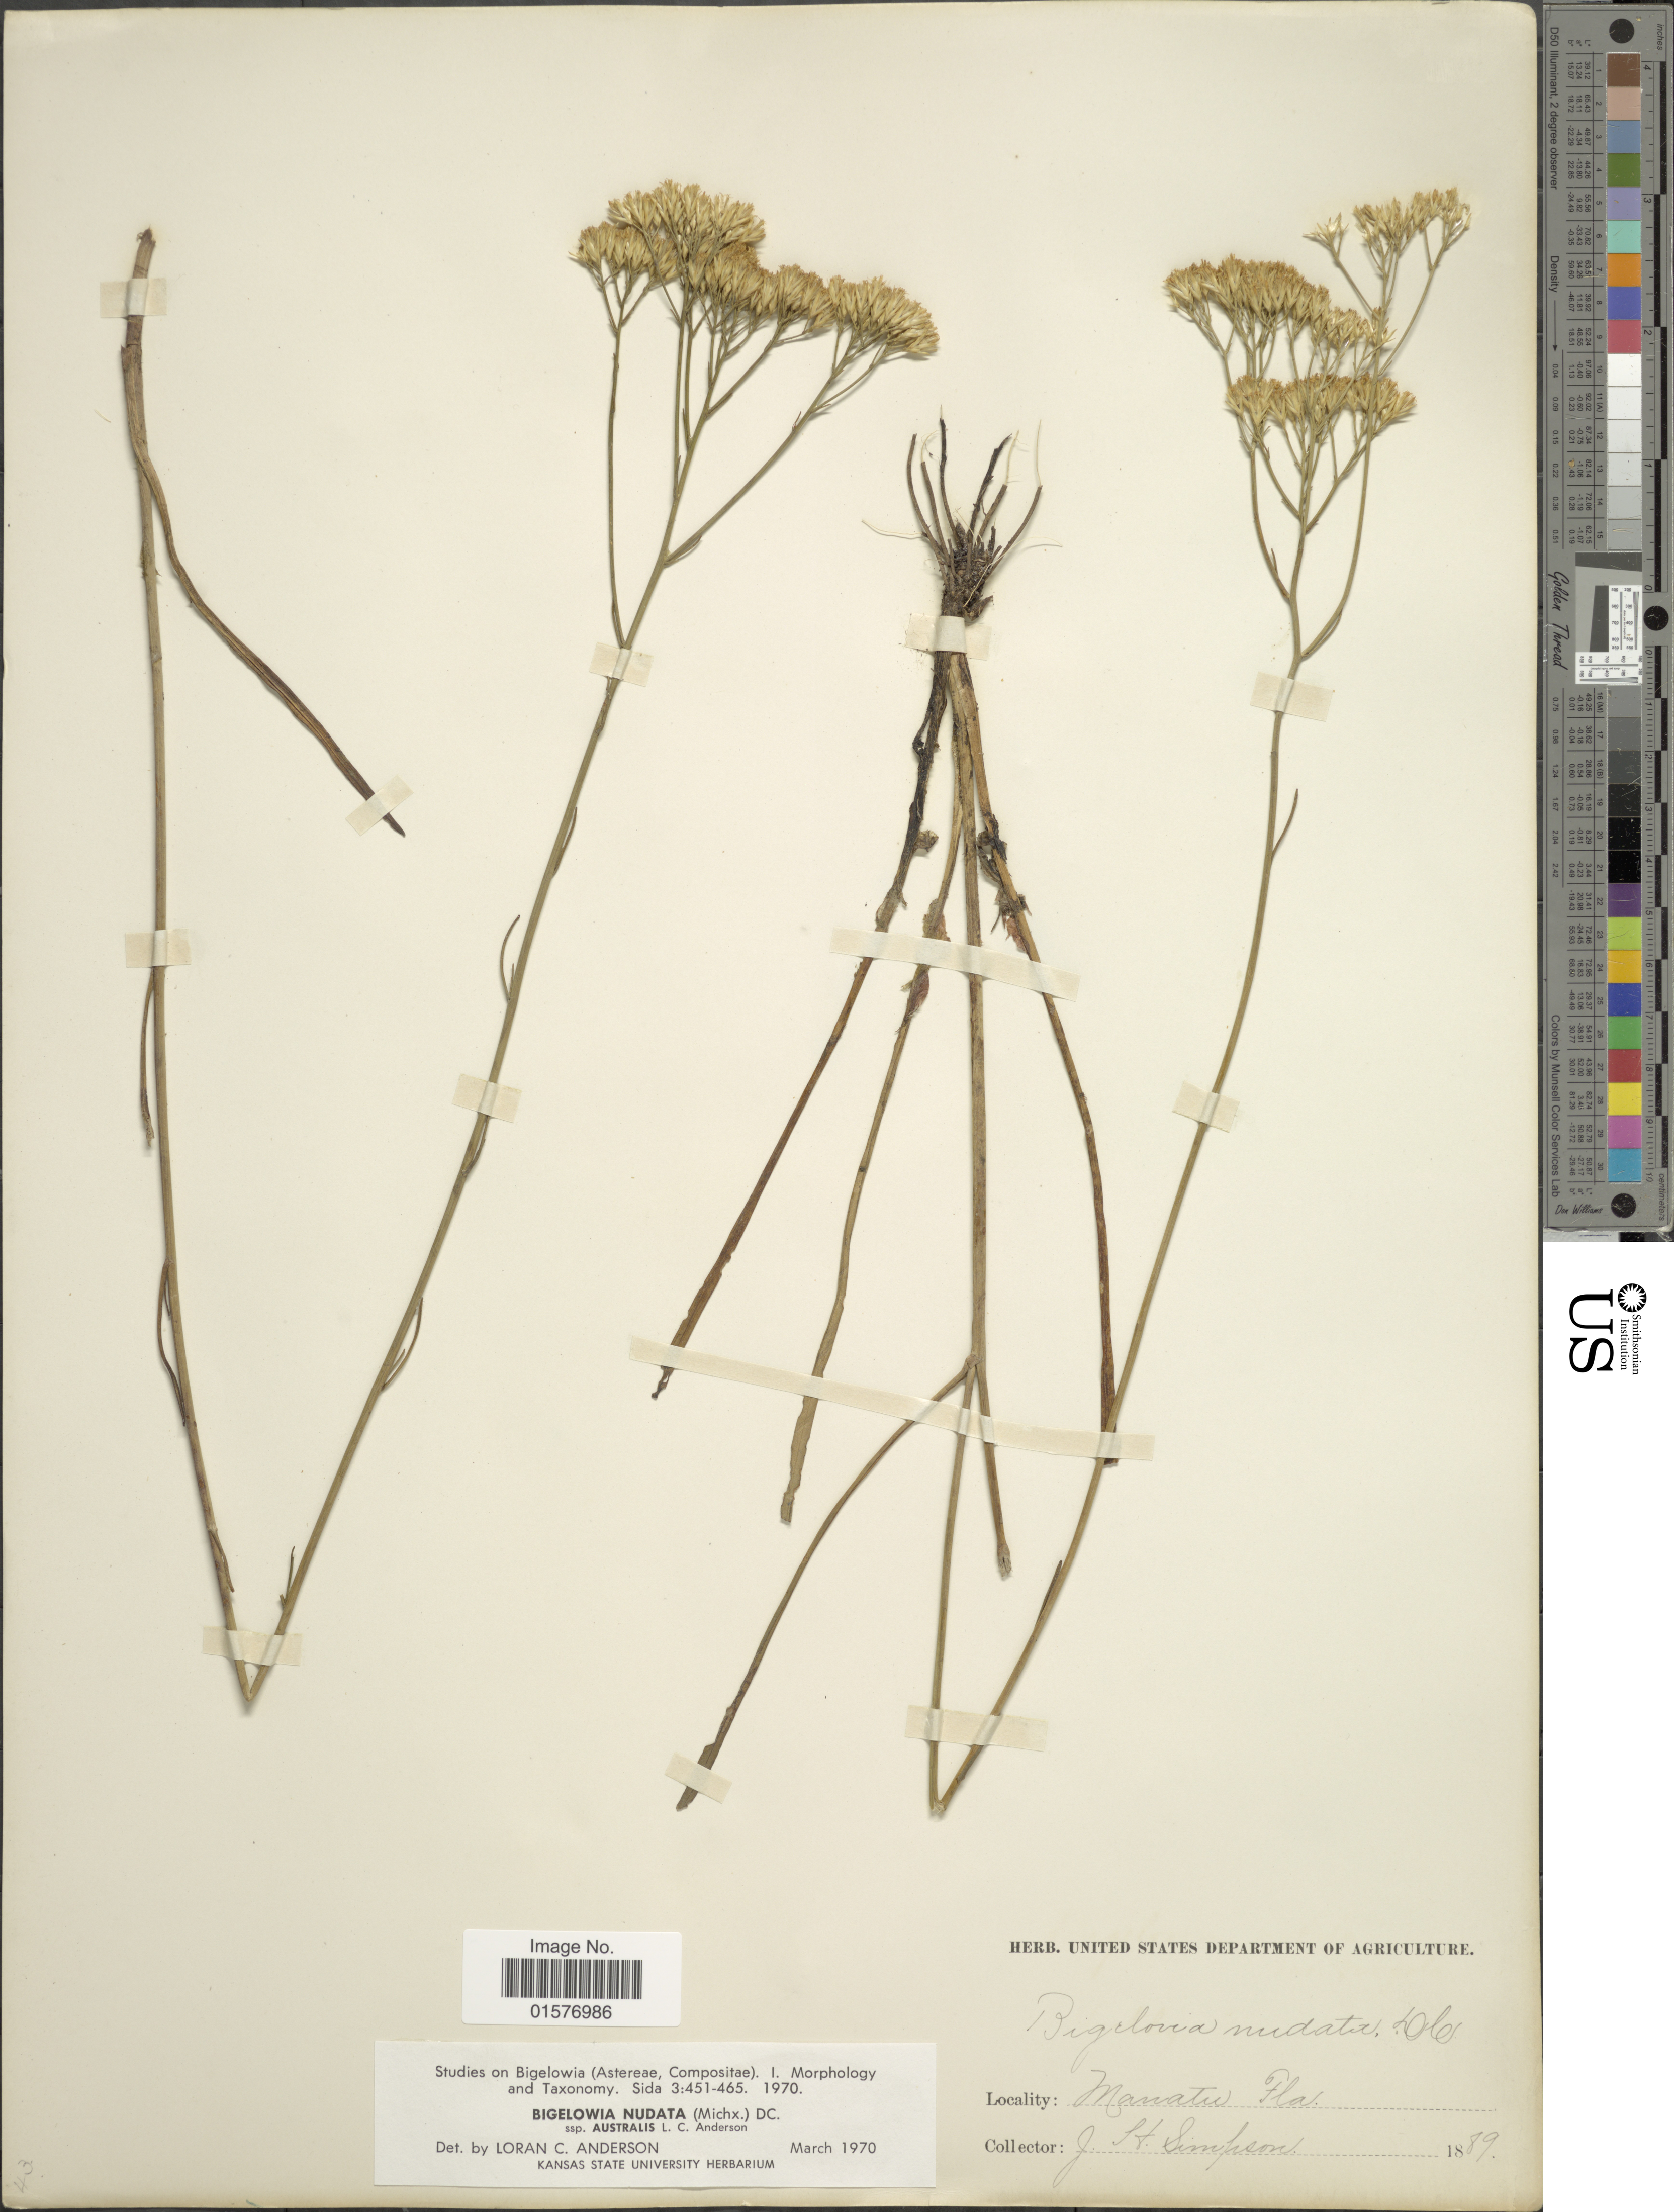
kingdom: Plantae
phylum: Tracheophyta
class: Magnoliopsida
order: Asterales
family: Asteraceae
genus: Bigelowia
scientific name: Bigelowia nudata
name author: (Michx.) DC.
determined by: Urbatsch, Lowell E., Curator (LSU), Louisiana State University (UNITED STATES)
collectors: J. H. Simpson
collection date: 1889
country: United States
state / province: Florida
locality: Manatu